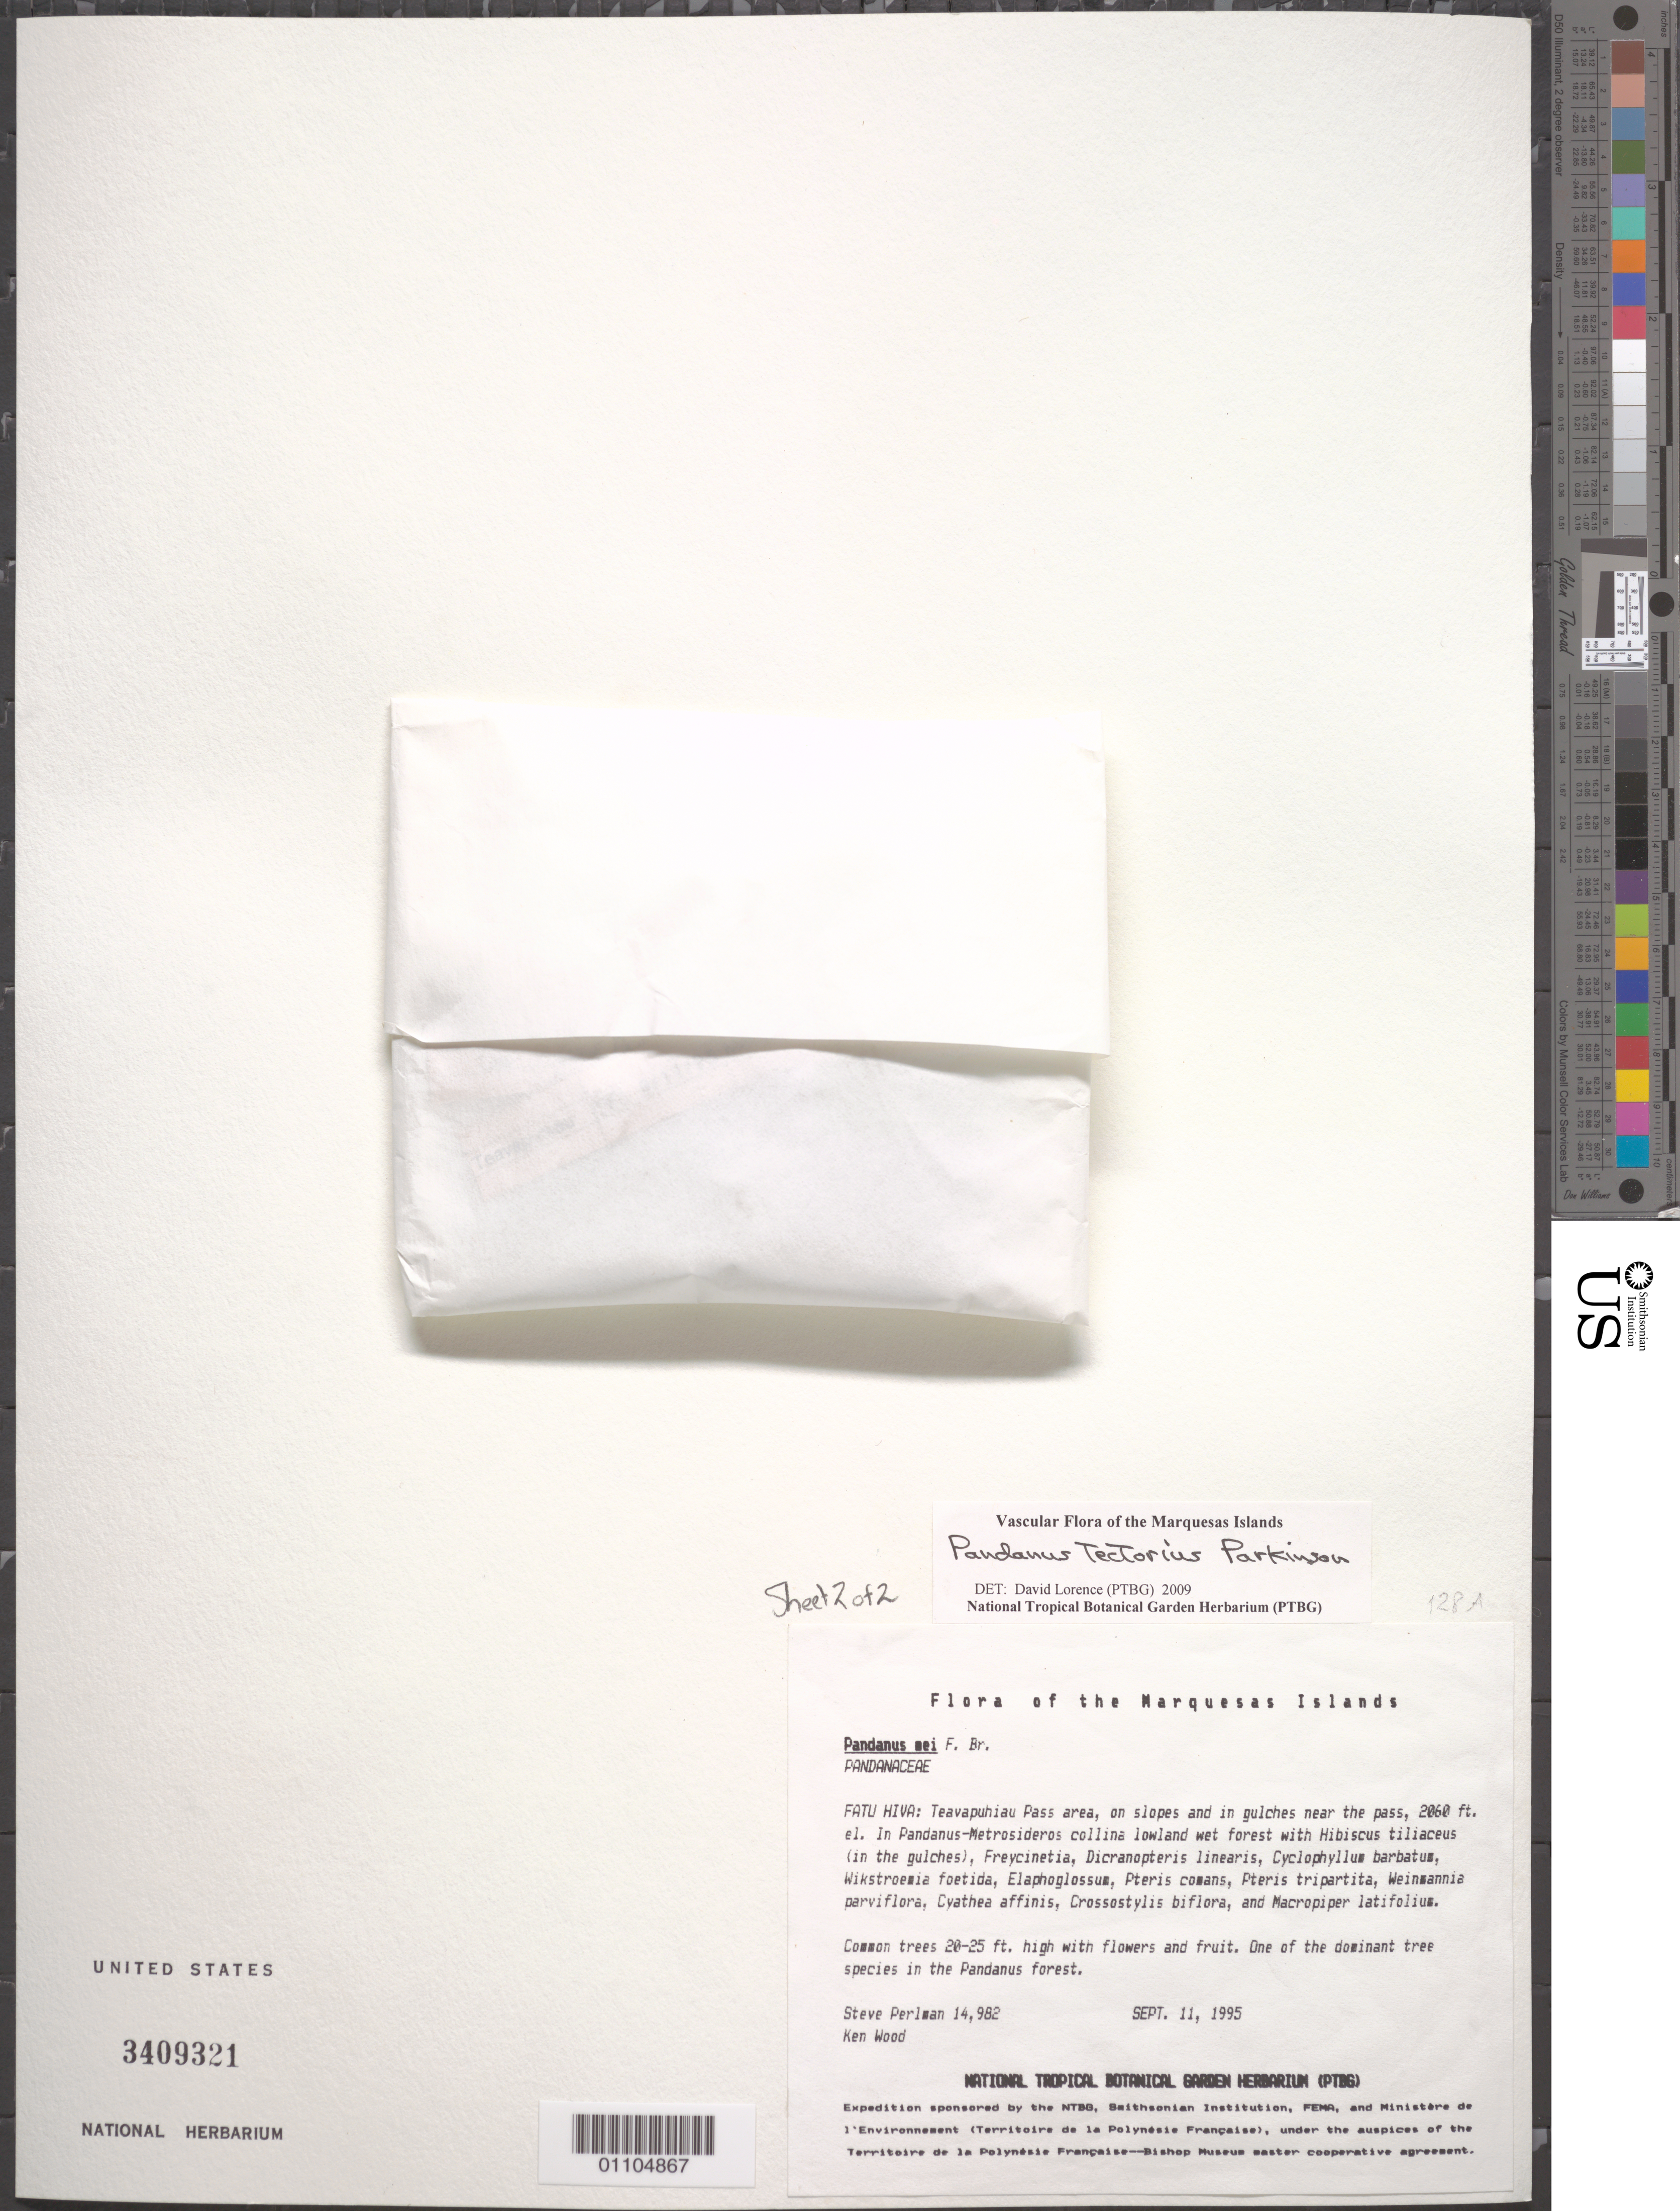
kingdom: Plantae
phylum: Tracheophyta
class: Liliopsida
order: Pandanales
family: Pandanaceae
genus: Pandanus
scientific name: Pandanus tectorius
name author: Parkinson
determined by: Wagner, W. L.; Lorence, David H.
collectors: S. P. Perlman & K. R. Wood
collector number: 14982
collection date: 1995-09-11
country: French Polynesia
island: Fatu Hiva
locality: Teavapuhiau Pass area, on slopes and in gulches, near the pass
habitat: Pandanus-Metrosideros collina lowland wet forest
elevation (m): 628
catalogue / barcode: US 3499321